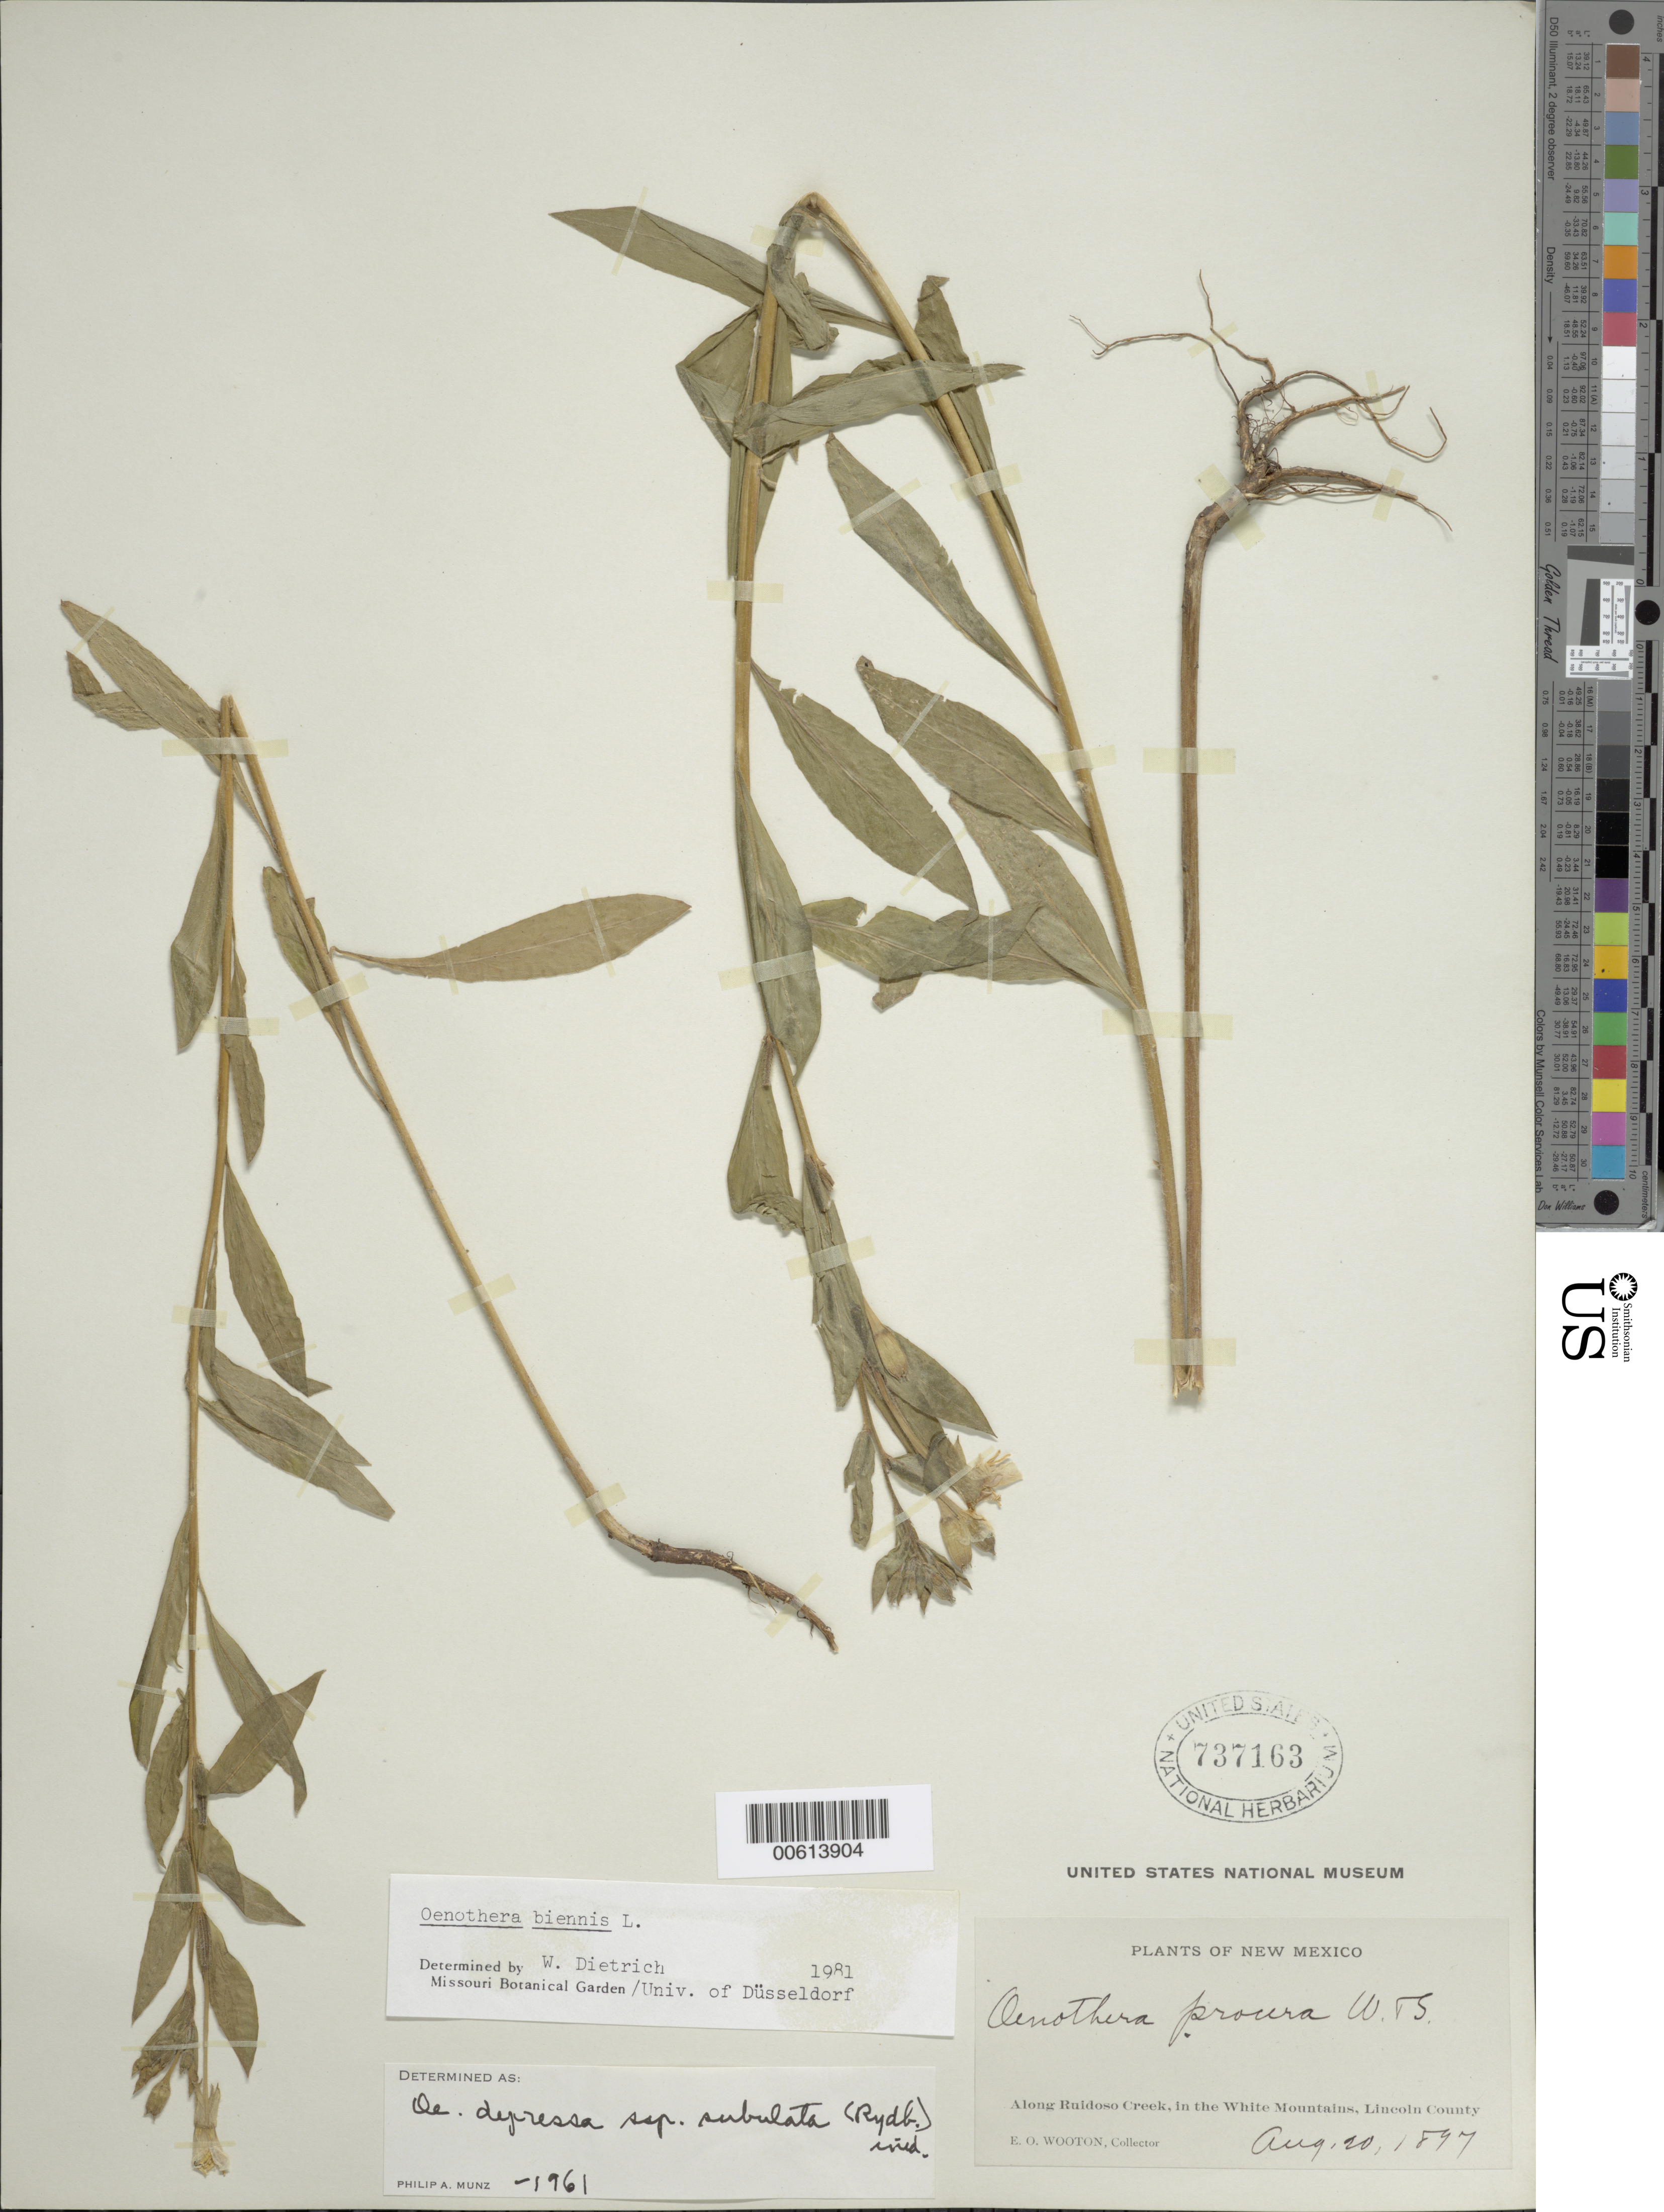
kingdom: Plantae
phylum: Tracheophyta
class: Magnoliopsida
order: Myrtales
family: Onagraceae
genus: Oenothera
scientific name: Oenothera villosa subsp. strigosa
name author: (Rydb.) W. Dietr. & P.H. Raven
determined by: Wagner, W. L., (BOT), Smithsonian Institution - National Museum of Natural History (UNITED STATES)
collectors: E. O. Wooton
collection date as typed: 20 Aug 1897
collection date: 1897-08-20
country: United States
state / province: New Mexico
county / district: Lincoln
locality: Along Ruidoso Creek, in the White Mountins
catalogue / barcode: US 737163